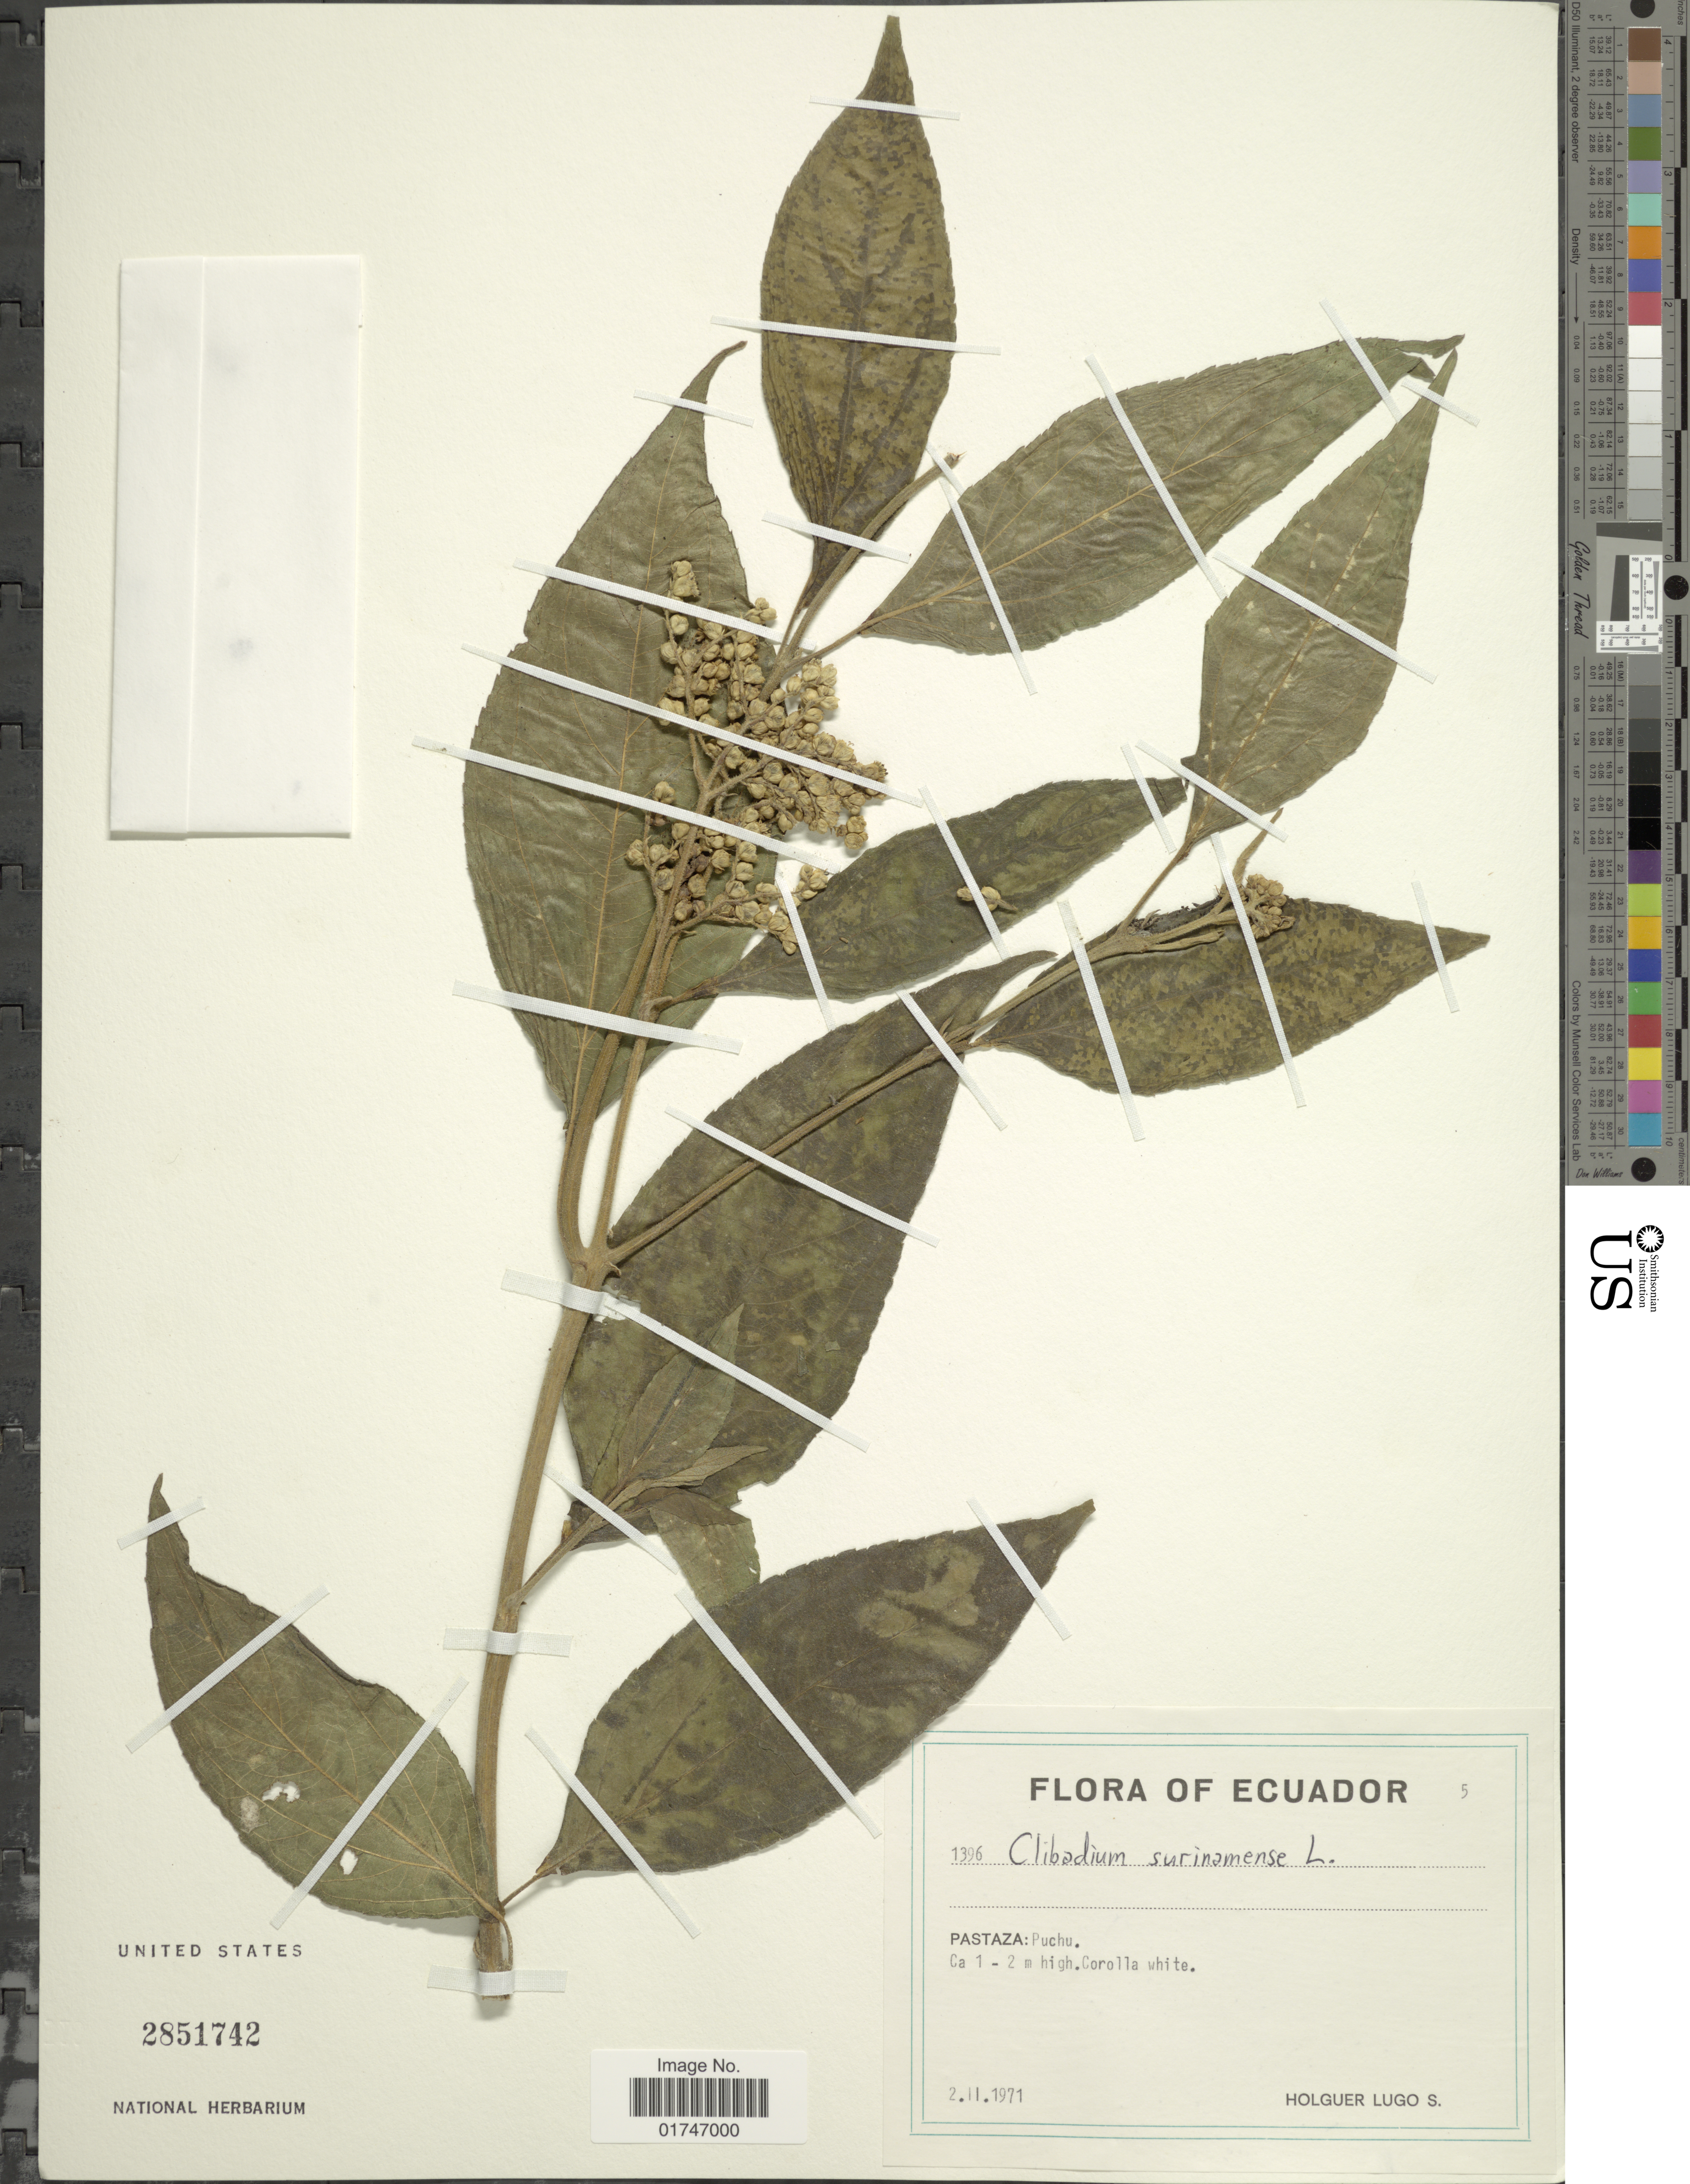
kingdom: Plantae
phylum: Tracheophyta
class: Magnoliopsida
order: Asterales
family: Asteraceae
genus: Clibadium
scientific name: Clibadium surinamense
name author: L.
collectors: H. Lugo S.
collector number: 1396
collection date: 1971-02-02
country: Ecuador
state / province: Pastaza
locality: Pastaza: Puchu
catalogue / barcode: US 2851742